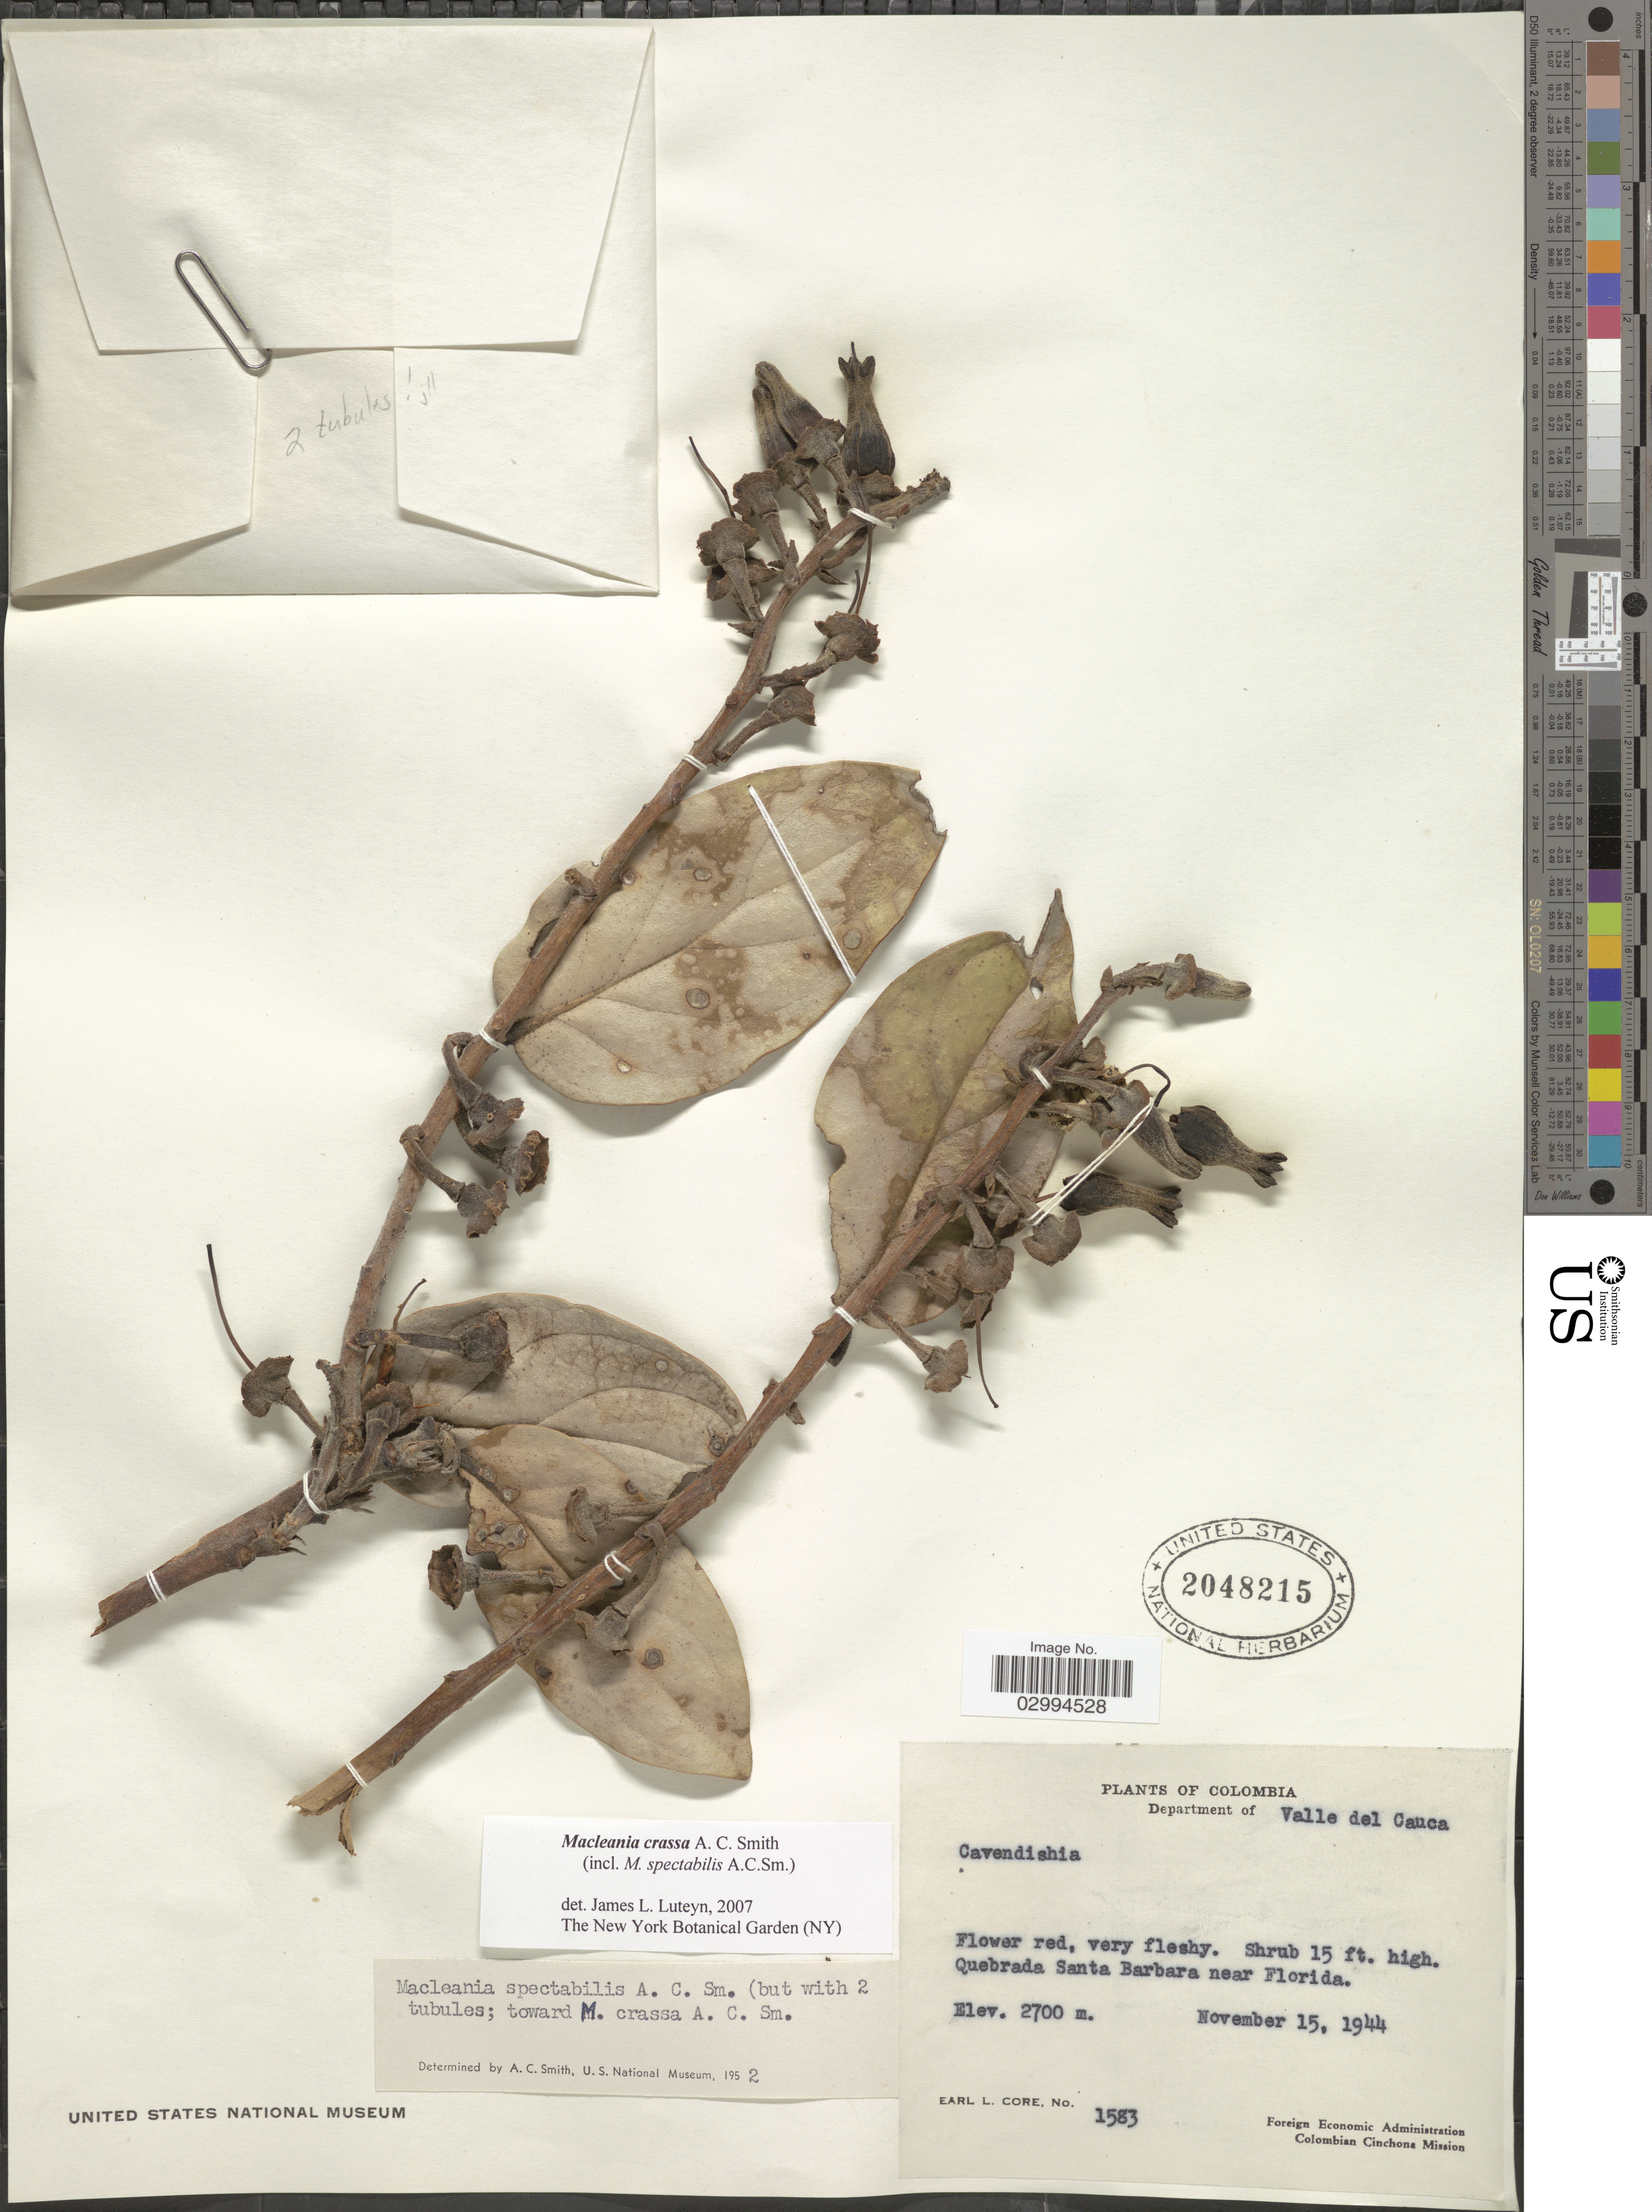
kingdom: Plantae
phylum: Tracheophyta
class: Magnoliopsida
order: Ericales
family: Ericaceae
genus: Macleania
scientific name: Macleania crassa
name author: A.C. Sm.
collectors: E. L. Core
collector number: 1583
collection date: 1944-11-15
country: Colombia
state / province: Valle del Cauca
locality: Department of Valle del Cauca. Quebrada Santa Barbara near Florida.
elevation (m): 2700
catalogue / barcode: US 2048215